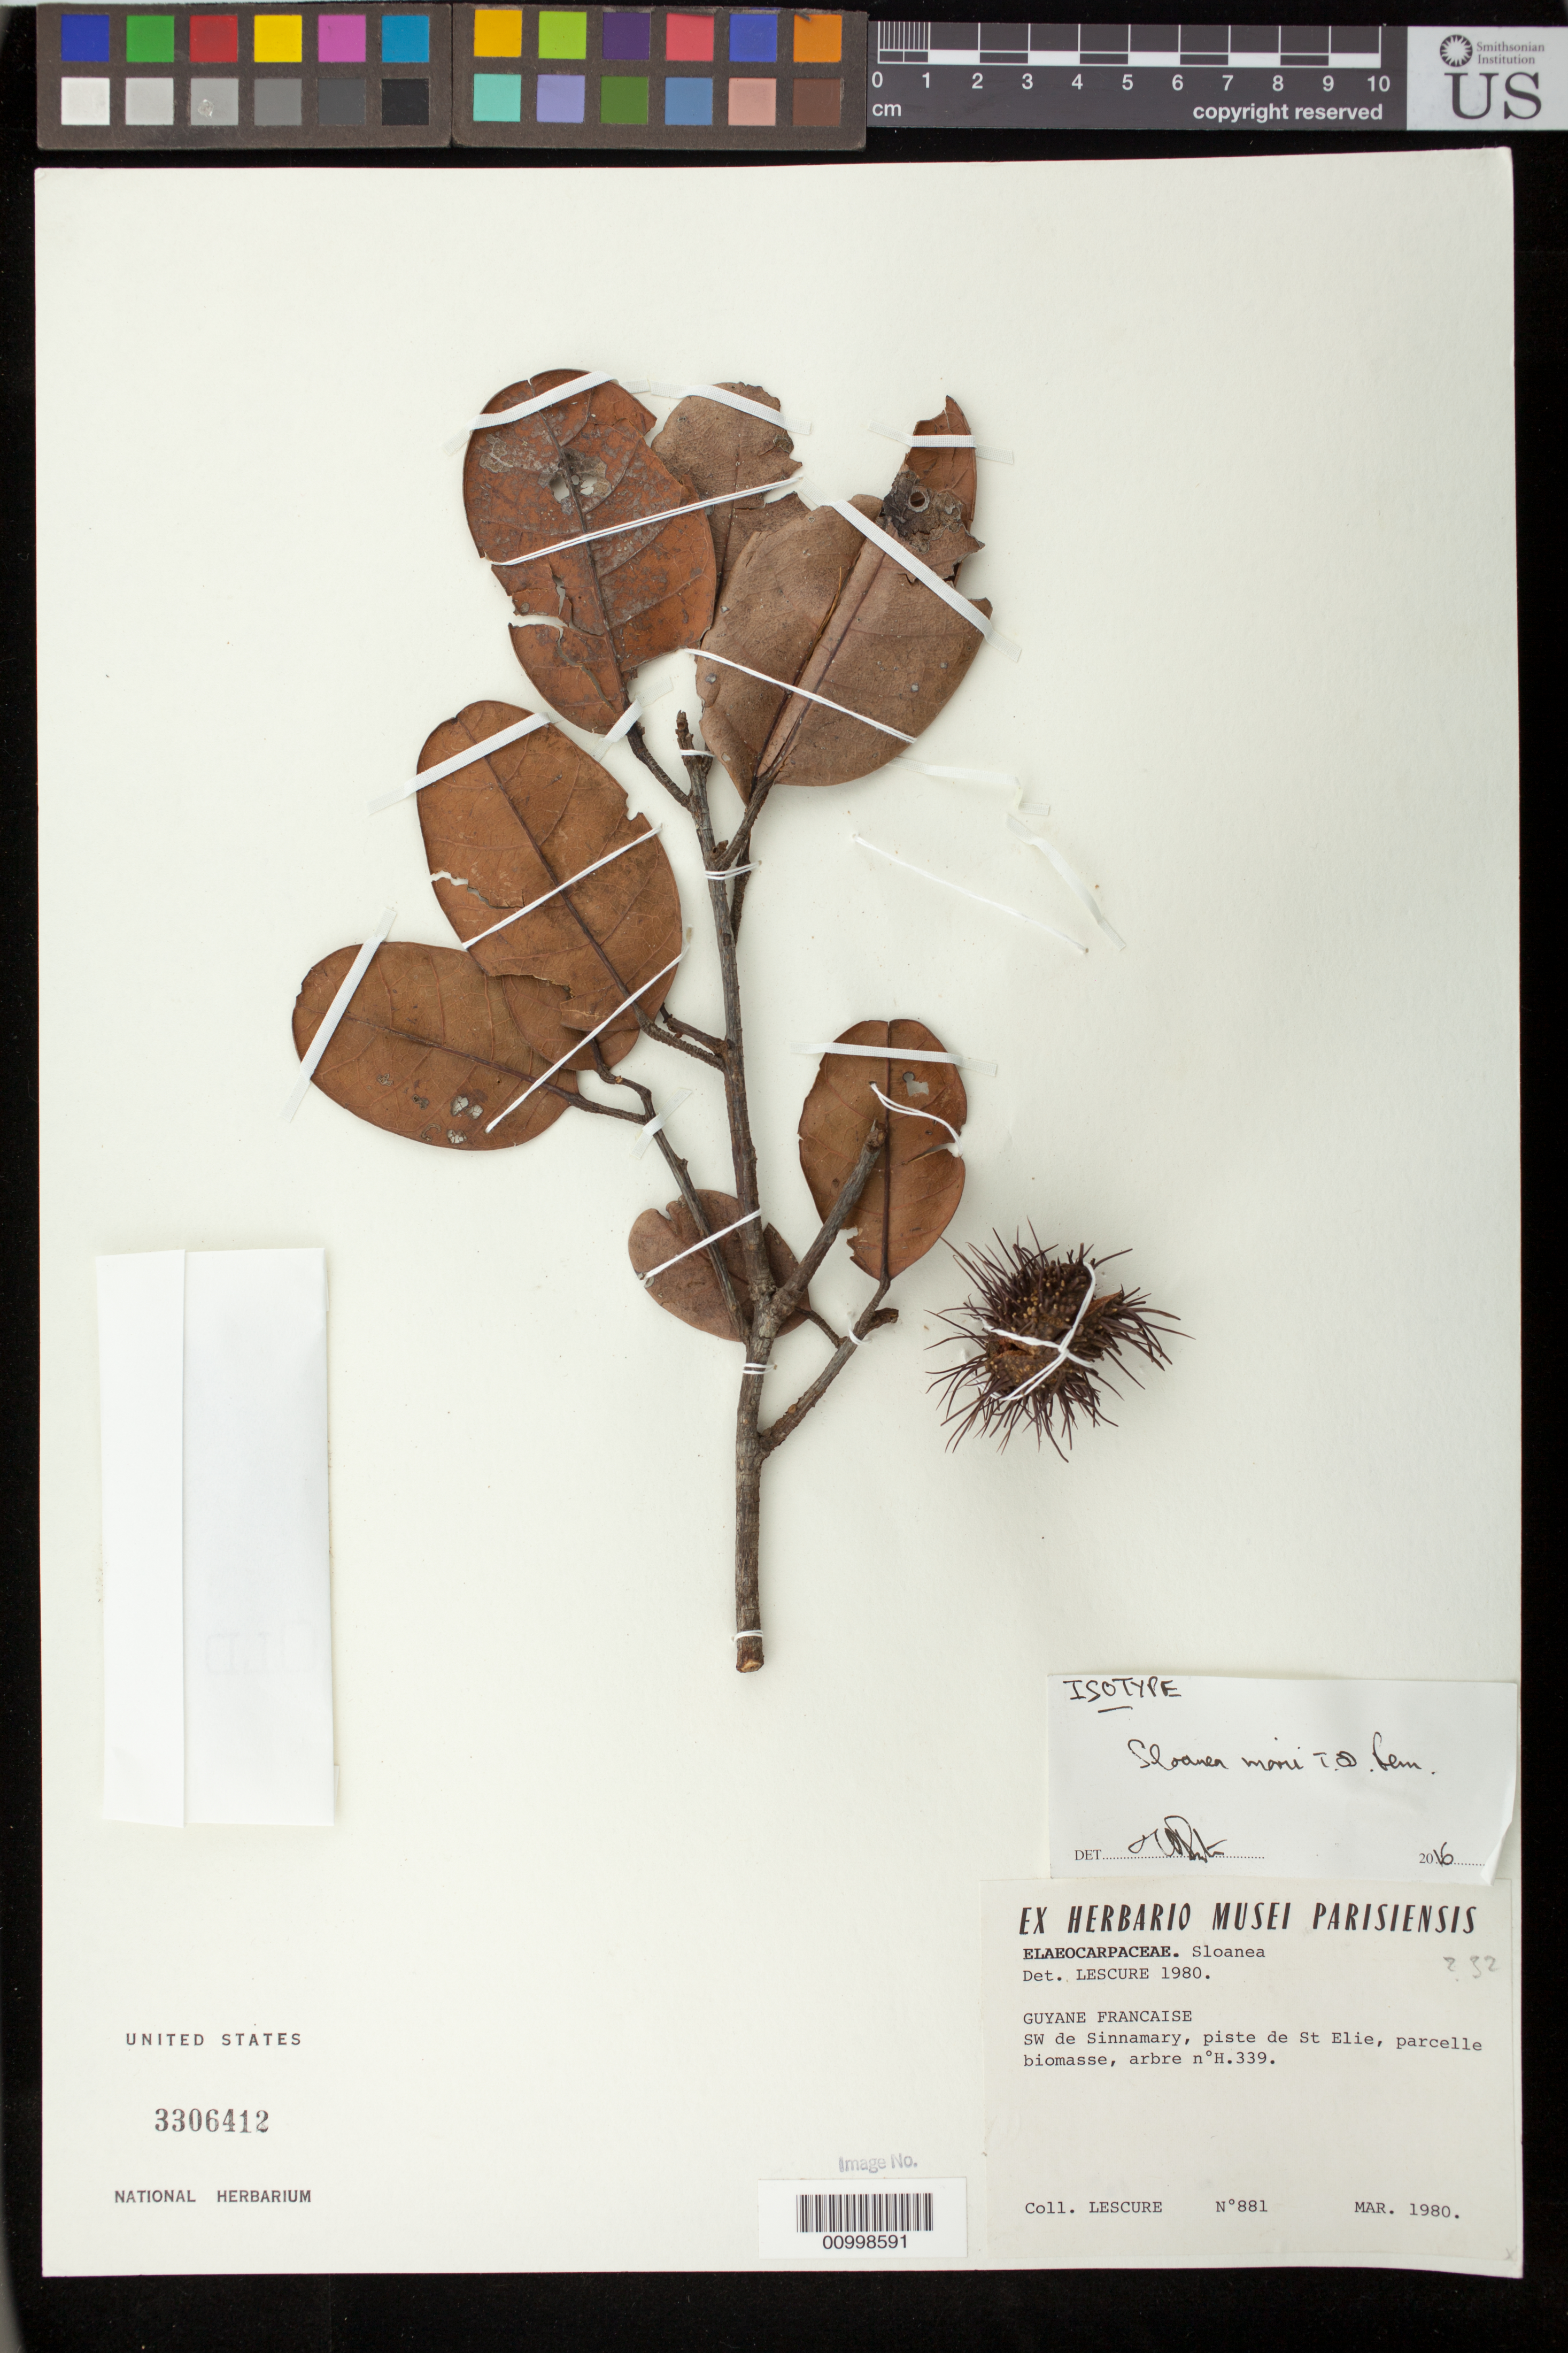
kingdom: Plantae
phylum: Tracheophyta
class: Magnoliopsida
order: Oxalidales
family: Elaeocarpaceae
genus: Sloanea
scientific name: Sloanea morii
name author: T.D. Penn.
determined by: Pennington, T. D., (K)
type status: Isotype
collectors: J.-P. Lescure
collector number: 881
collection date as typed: Mar. 1980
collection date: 1980-03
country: French Guiana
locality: SW de Sinnamary, piste de St. Élie, parcelle biomasse, arbre no. H.339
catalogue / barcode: US 3306412